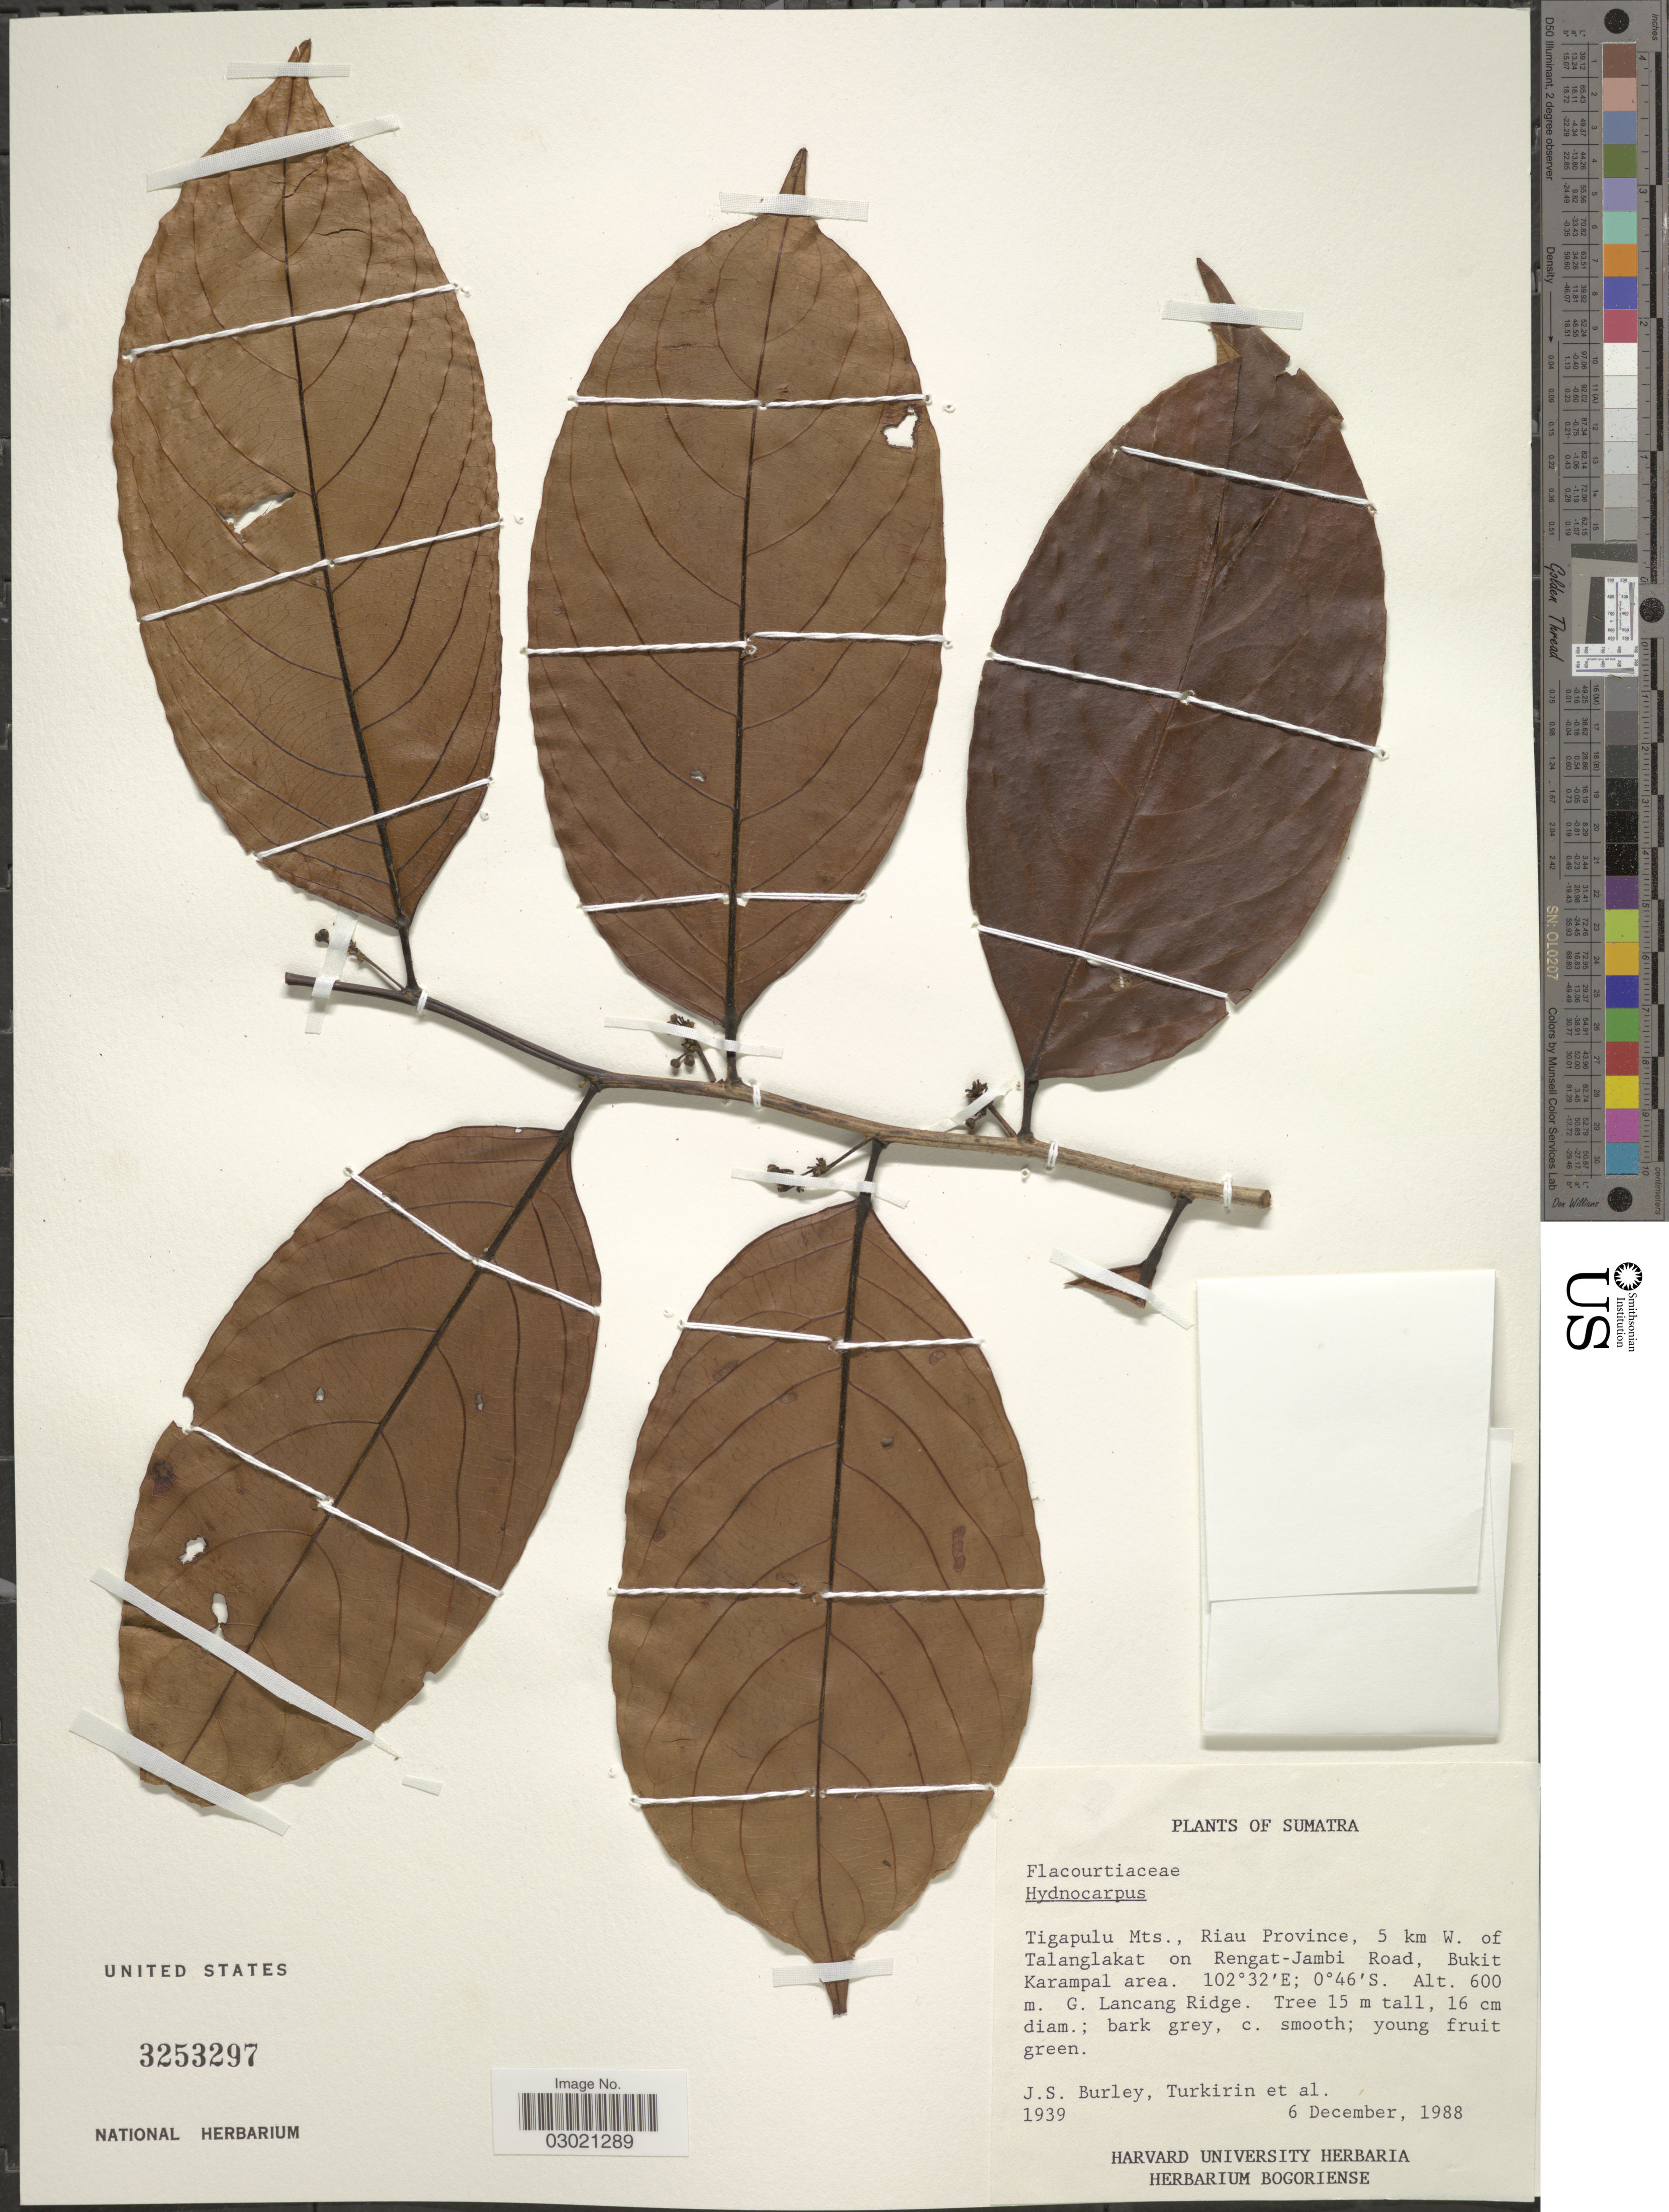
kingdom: Plantae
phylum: Tracheophyta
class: Magnoliopsida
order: Malpighiales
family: Achariaceae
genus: Hydnocarpus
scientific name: Hydnocarpus sp.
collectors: J. S. Burley, -. Turkirin & et al.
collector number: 1939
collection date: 1988-12-06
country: Indonesia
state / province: Sumatra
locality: Tigapulu Mts., Riau Province, 5 km W. of Talanglakat on Rengat-Jambi Road, Bukit Karampal area.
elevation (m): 600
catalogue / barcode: US 3253297